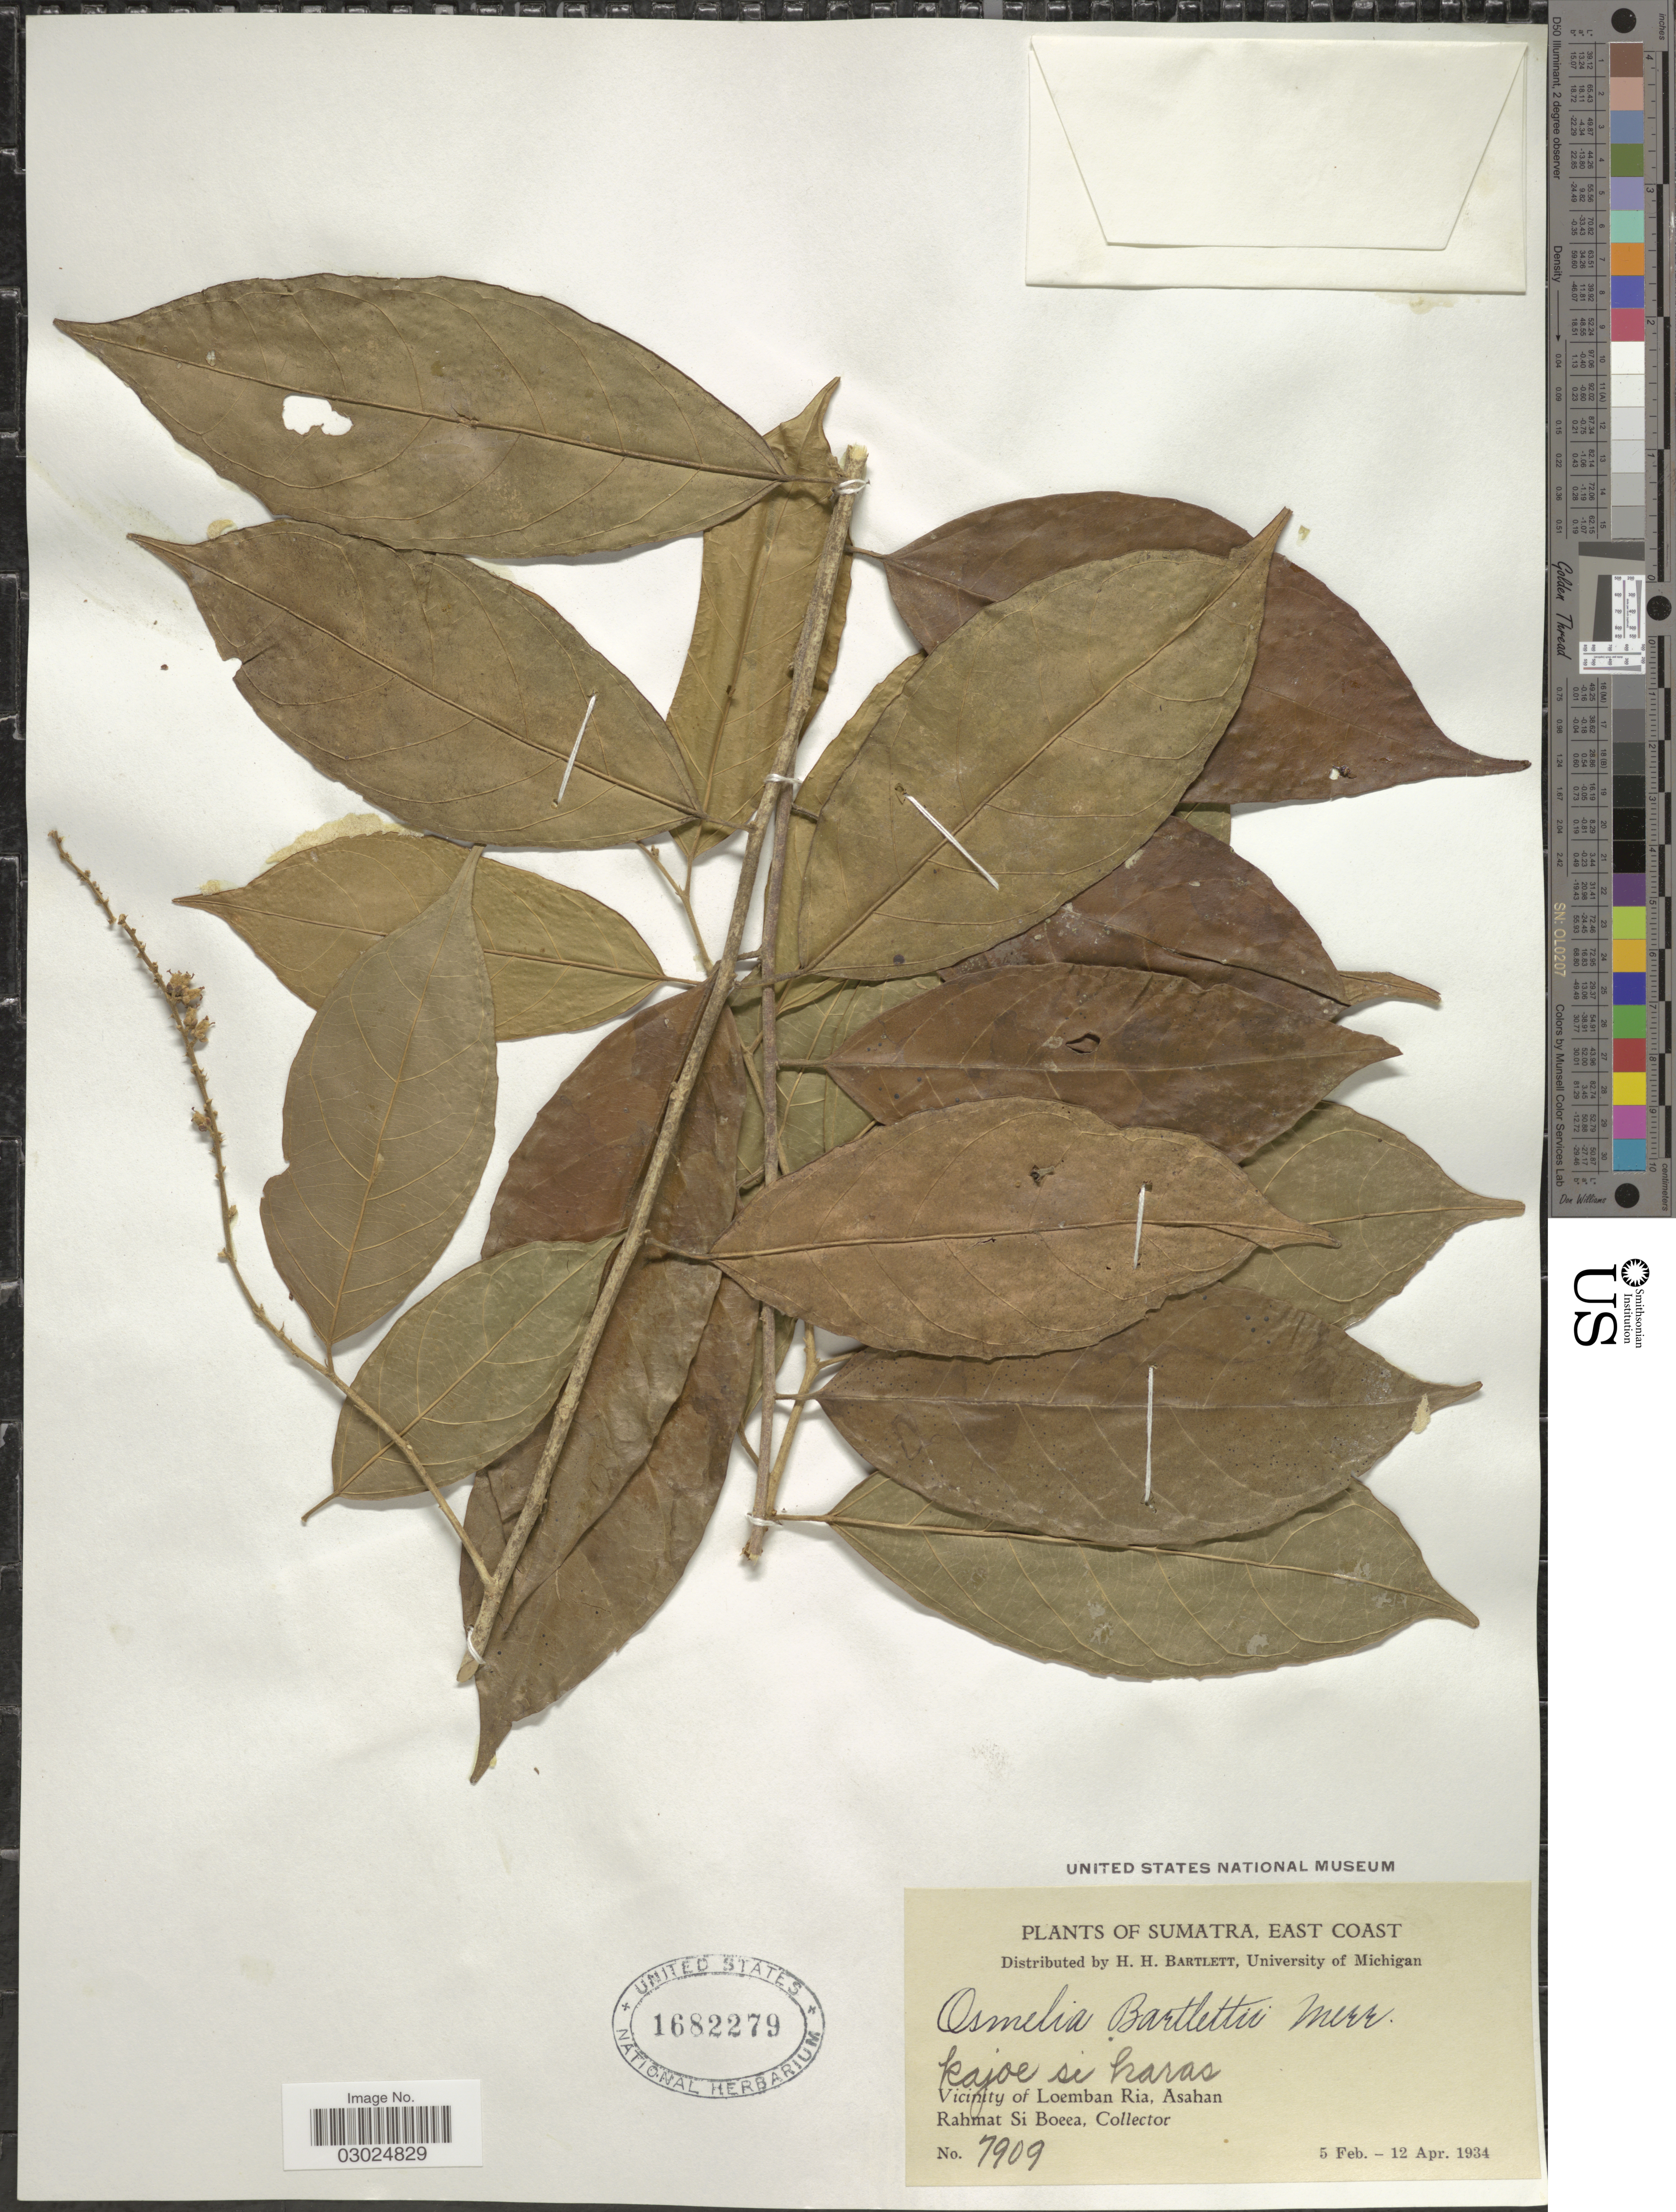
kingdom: Plantae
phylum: Tracheophyta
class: Magnoliopsida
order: Malpighiales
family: Salicaceae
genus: Osmelia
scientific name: Osmelia bartlettii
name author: Merr.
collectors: Rahmat Si Boeea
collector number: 7909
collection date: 1934-02-05/1934-04-12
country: Indonesia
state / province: Sumatra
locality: East Coast, Vicinity of Loemban Ria, Asahan.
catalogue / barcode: US 1682279